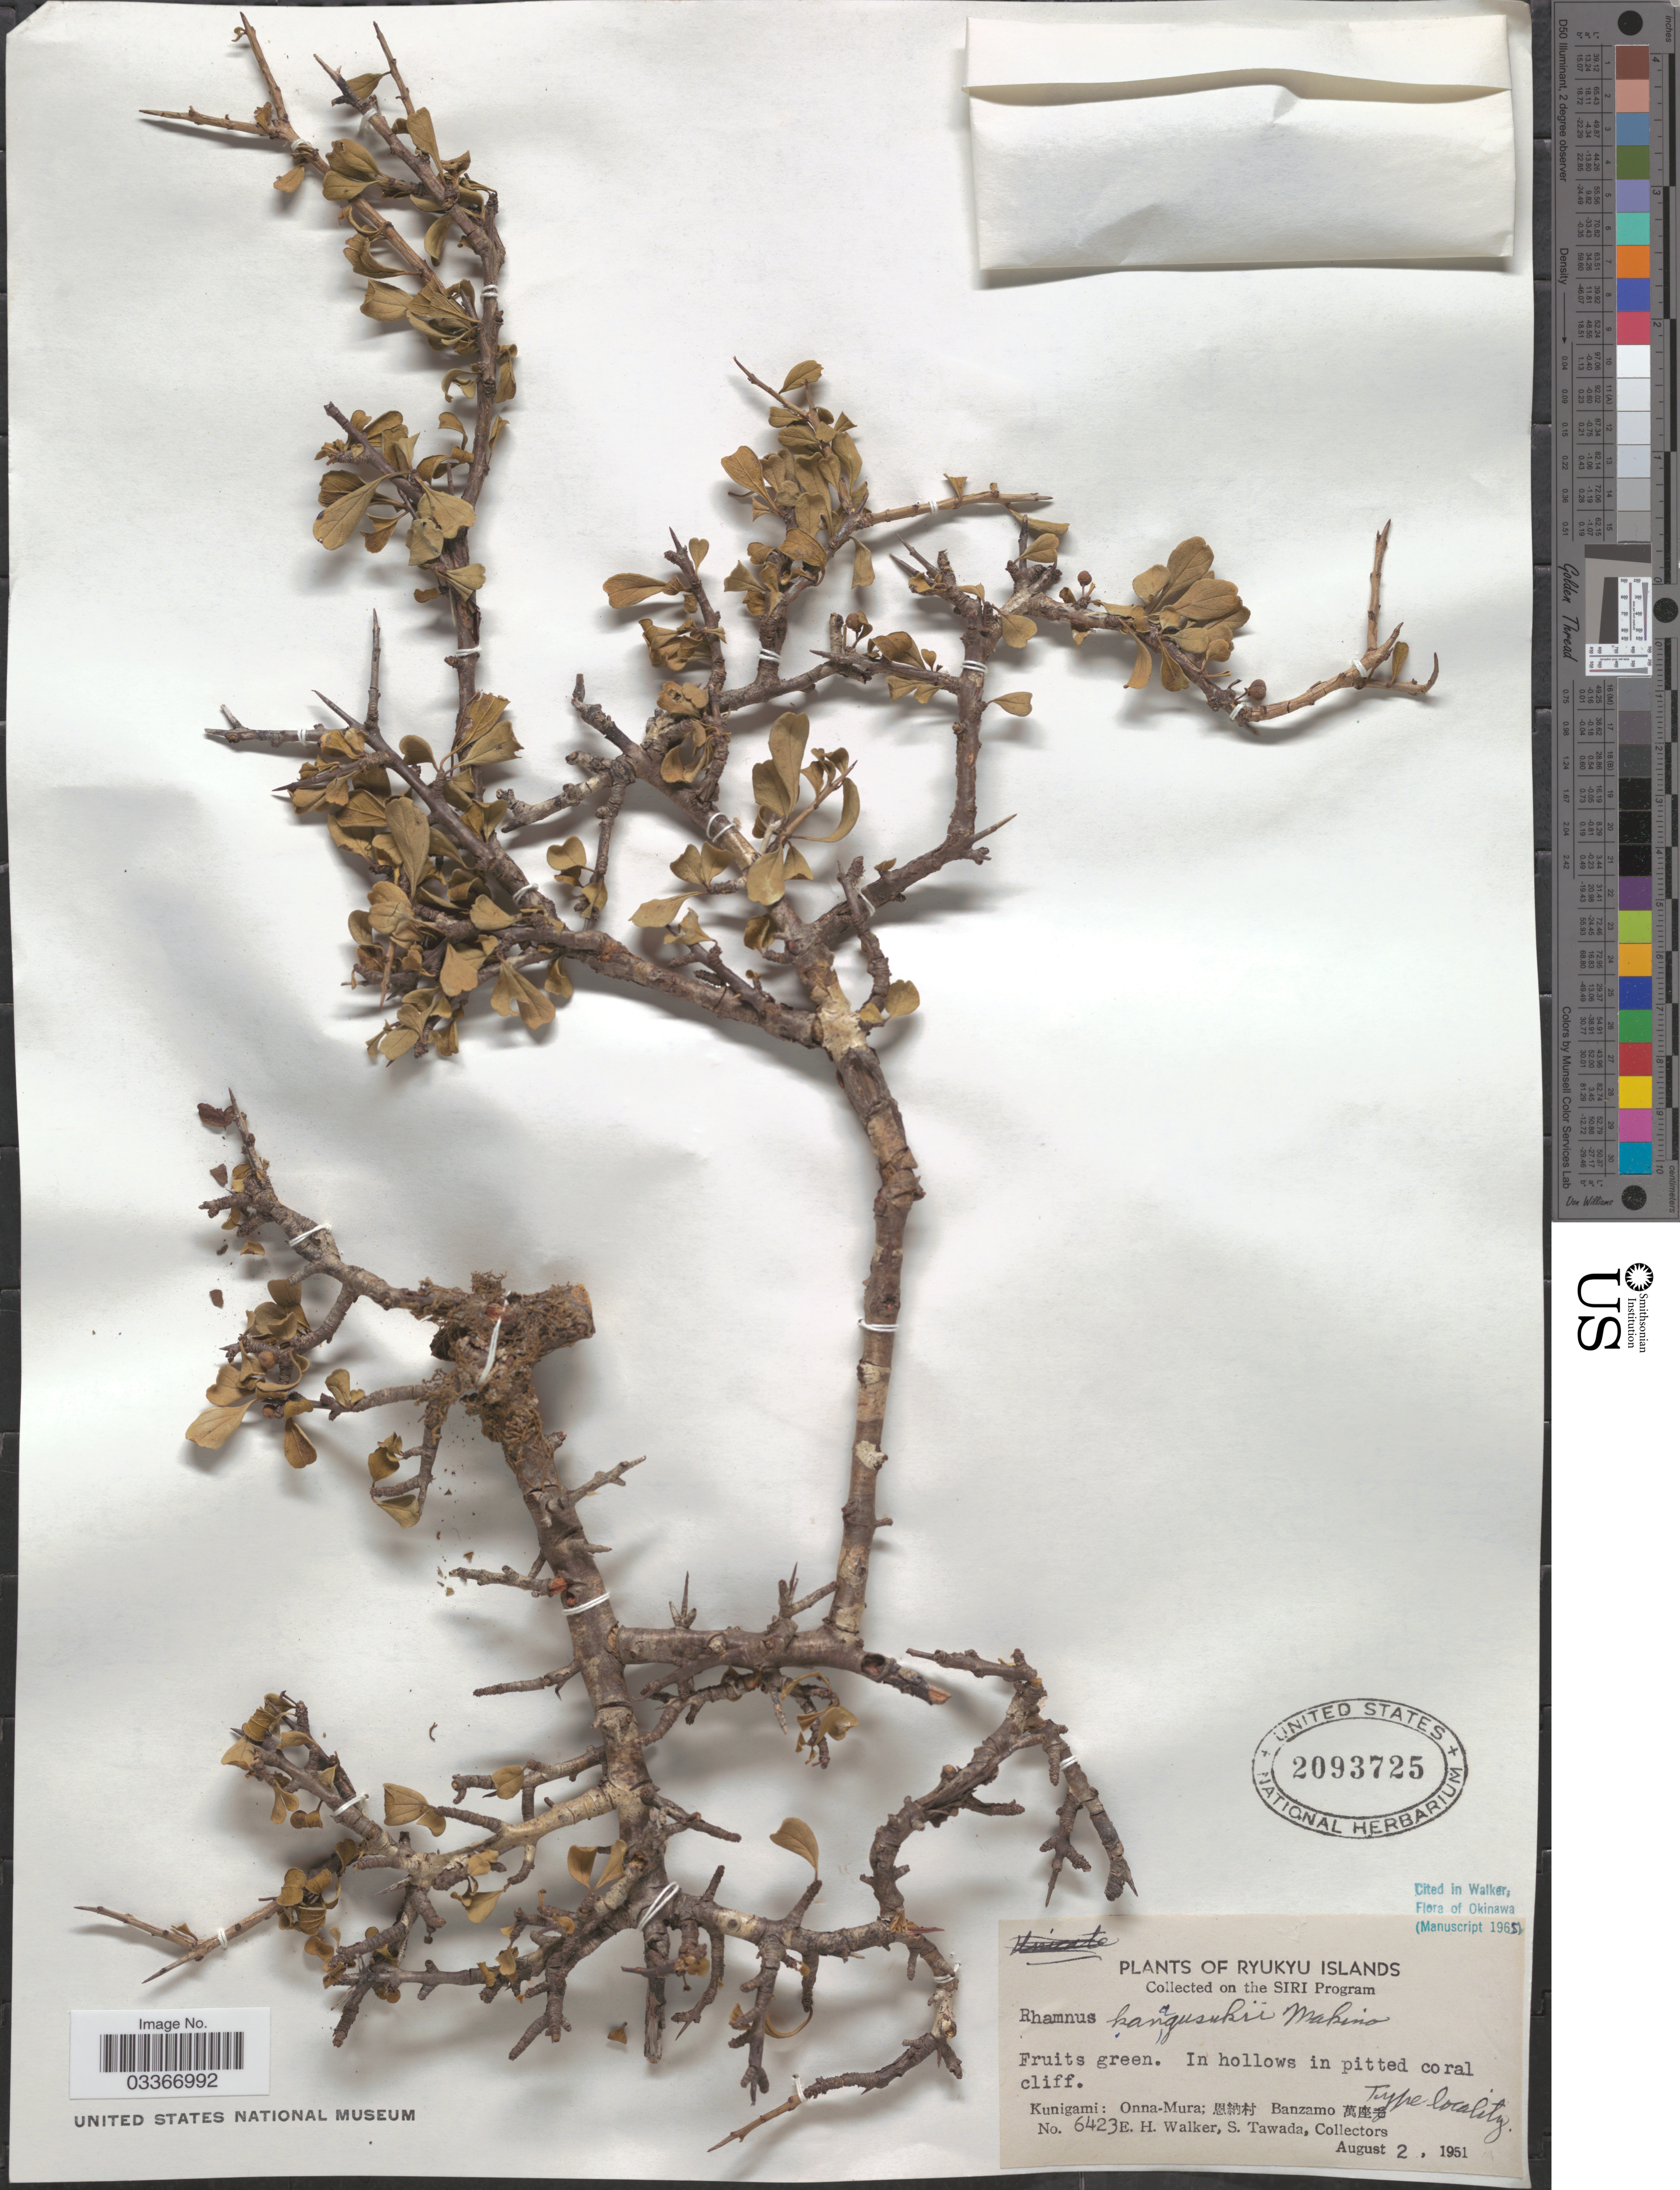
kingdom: Plantae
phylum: Tracheophyta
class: Magnoliopsida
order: Rosales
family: Rhamnaceae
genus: Rhamnus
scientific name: Rhamnus kanagusukii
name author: Makino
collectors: E. H. Walker & S. Tawada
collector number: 6423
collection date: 1951-08-02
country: Japan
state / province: Okinawa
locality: Ryukyu Islands. Kunigami: Onna-Mura [Foreign script] Banzamo [Foreign script].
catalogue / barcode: US 2093725